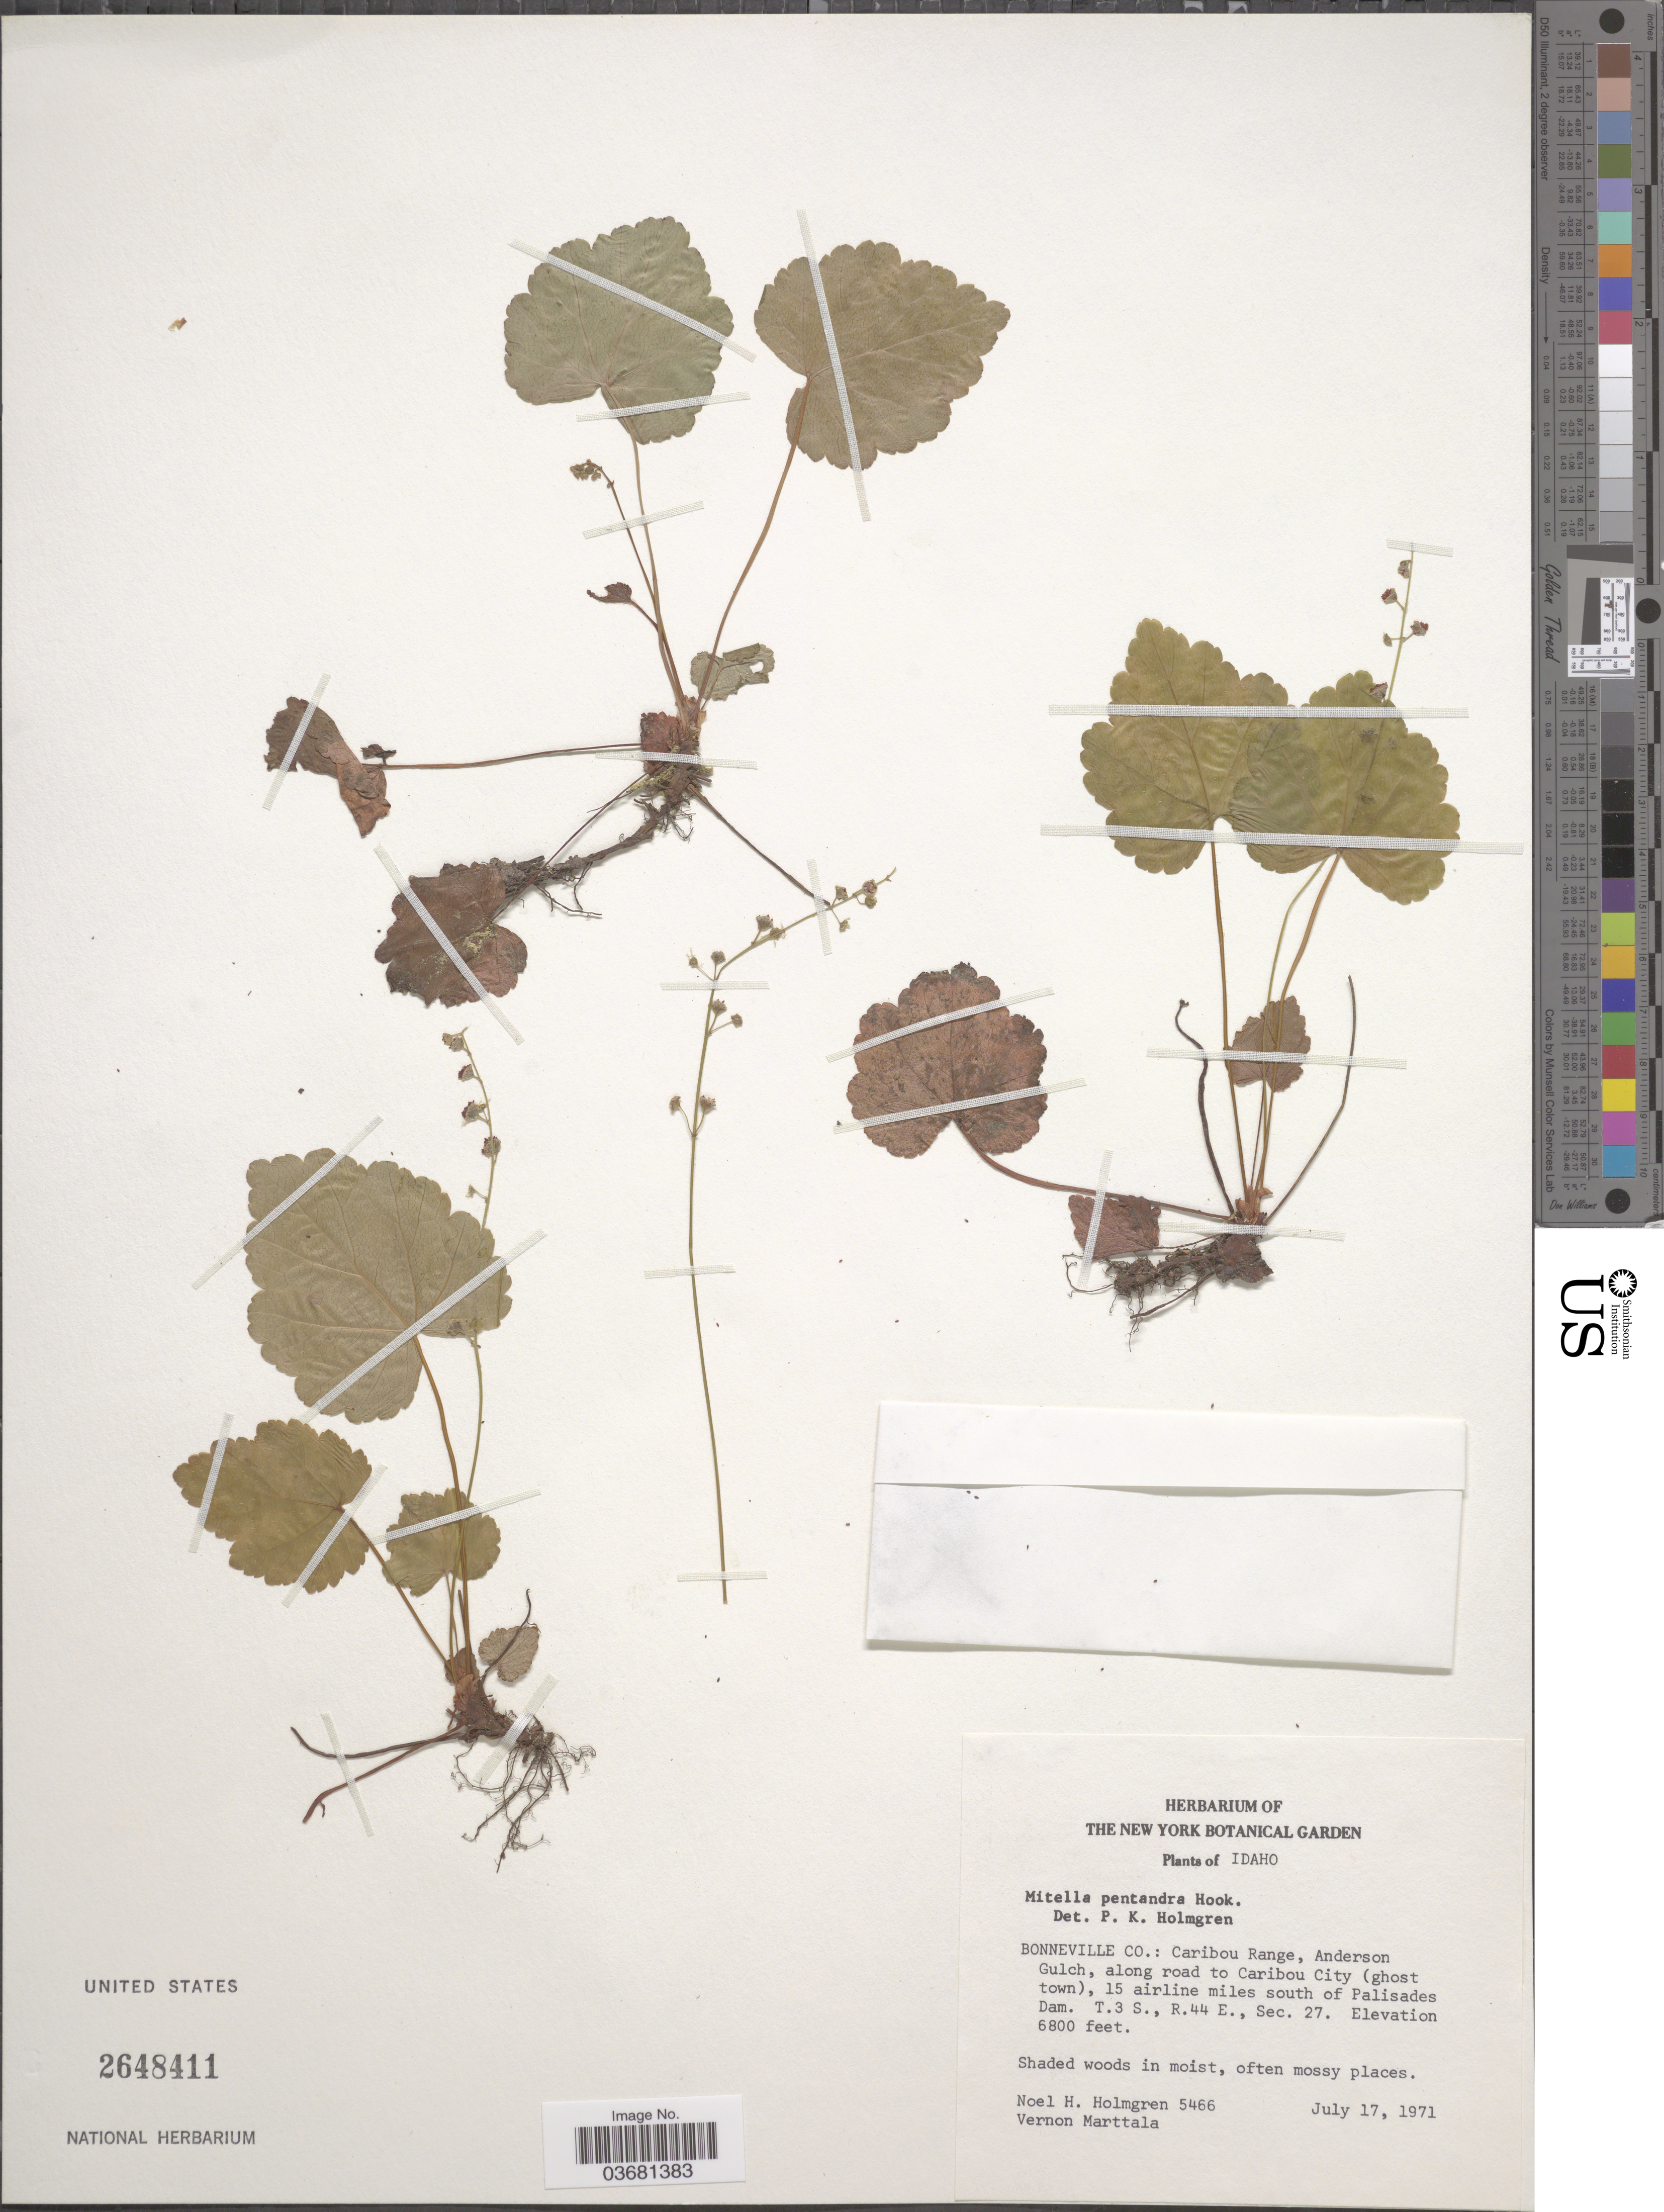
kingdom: Plantae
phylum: Tracheophyta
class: Magnoliopsida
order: Saxifragales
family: Saxifragaceae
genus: Mitella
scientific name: Mitella pentandra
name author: Hook.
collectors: N. H. Holmgren & V. Marttala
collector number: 5466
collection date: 1971-07-17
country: United States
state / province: Idaho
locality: Bonneville Co.: Caribou Range, Anderson Gulch, along road to Caribou City (ghost town), 15 airline miles south of Palisades Dam. T.3 S., R.4 E., Sec. 27.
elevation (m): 2073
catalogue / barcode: US 2648411